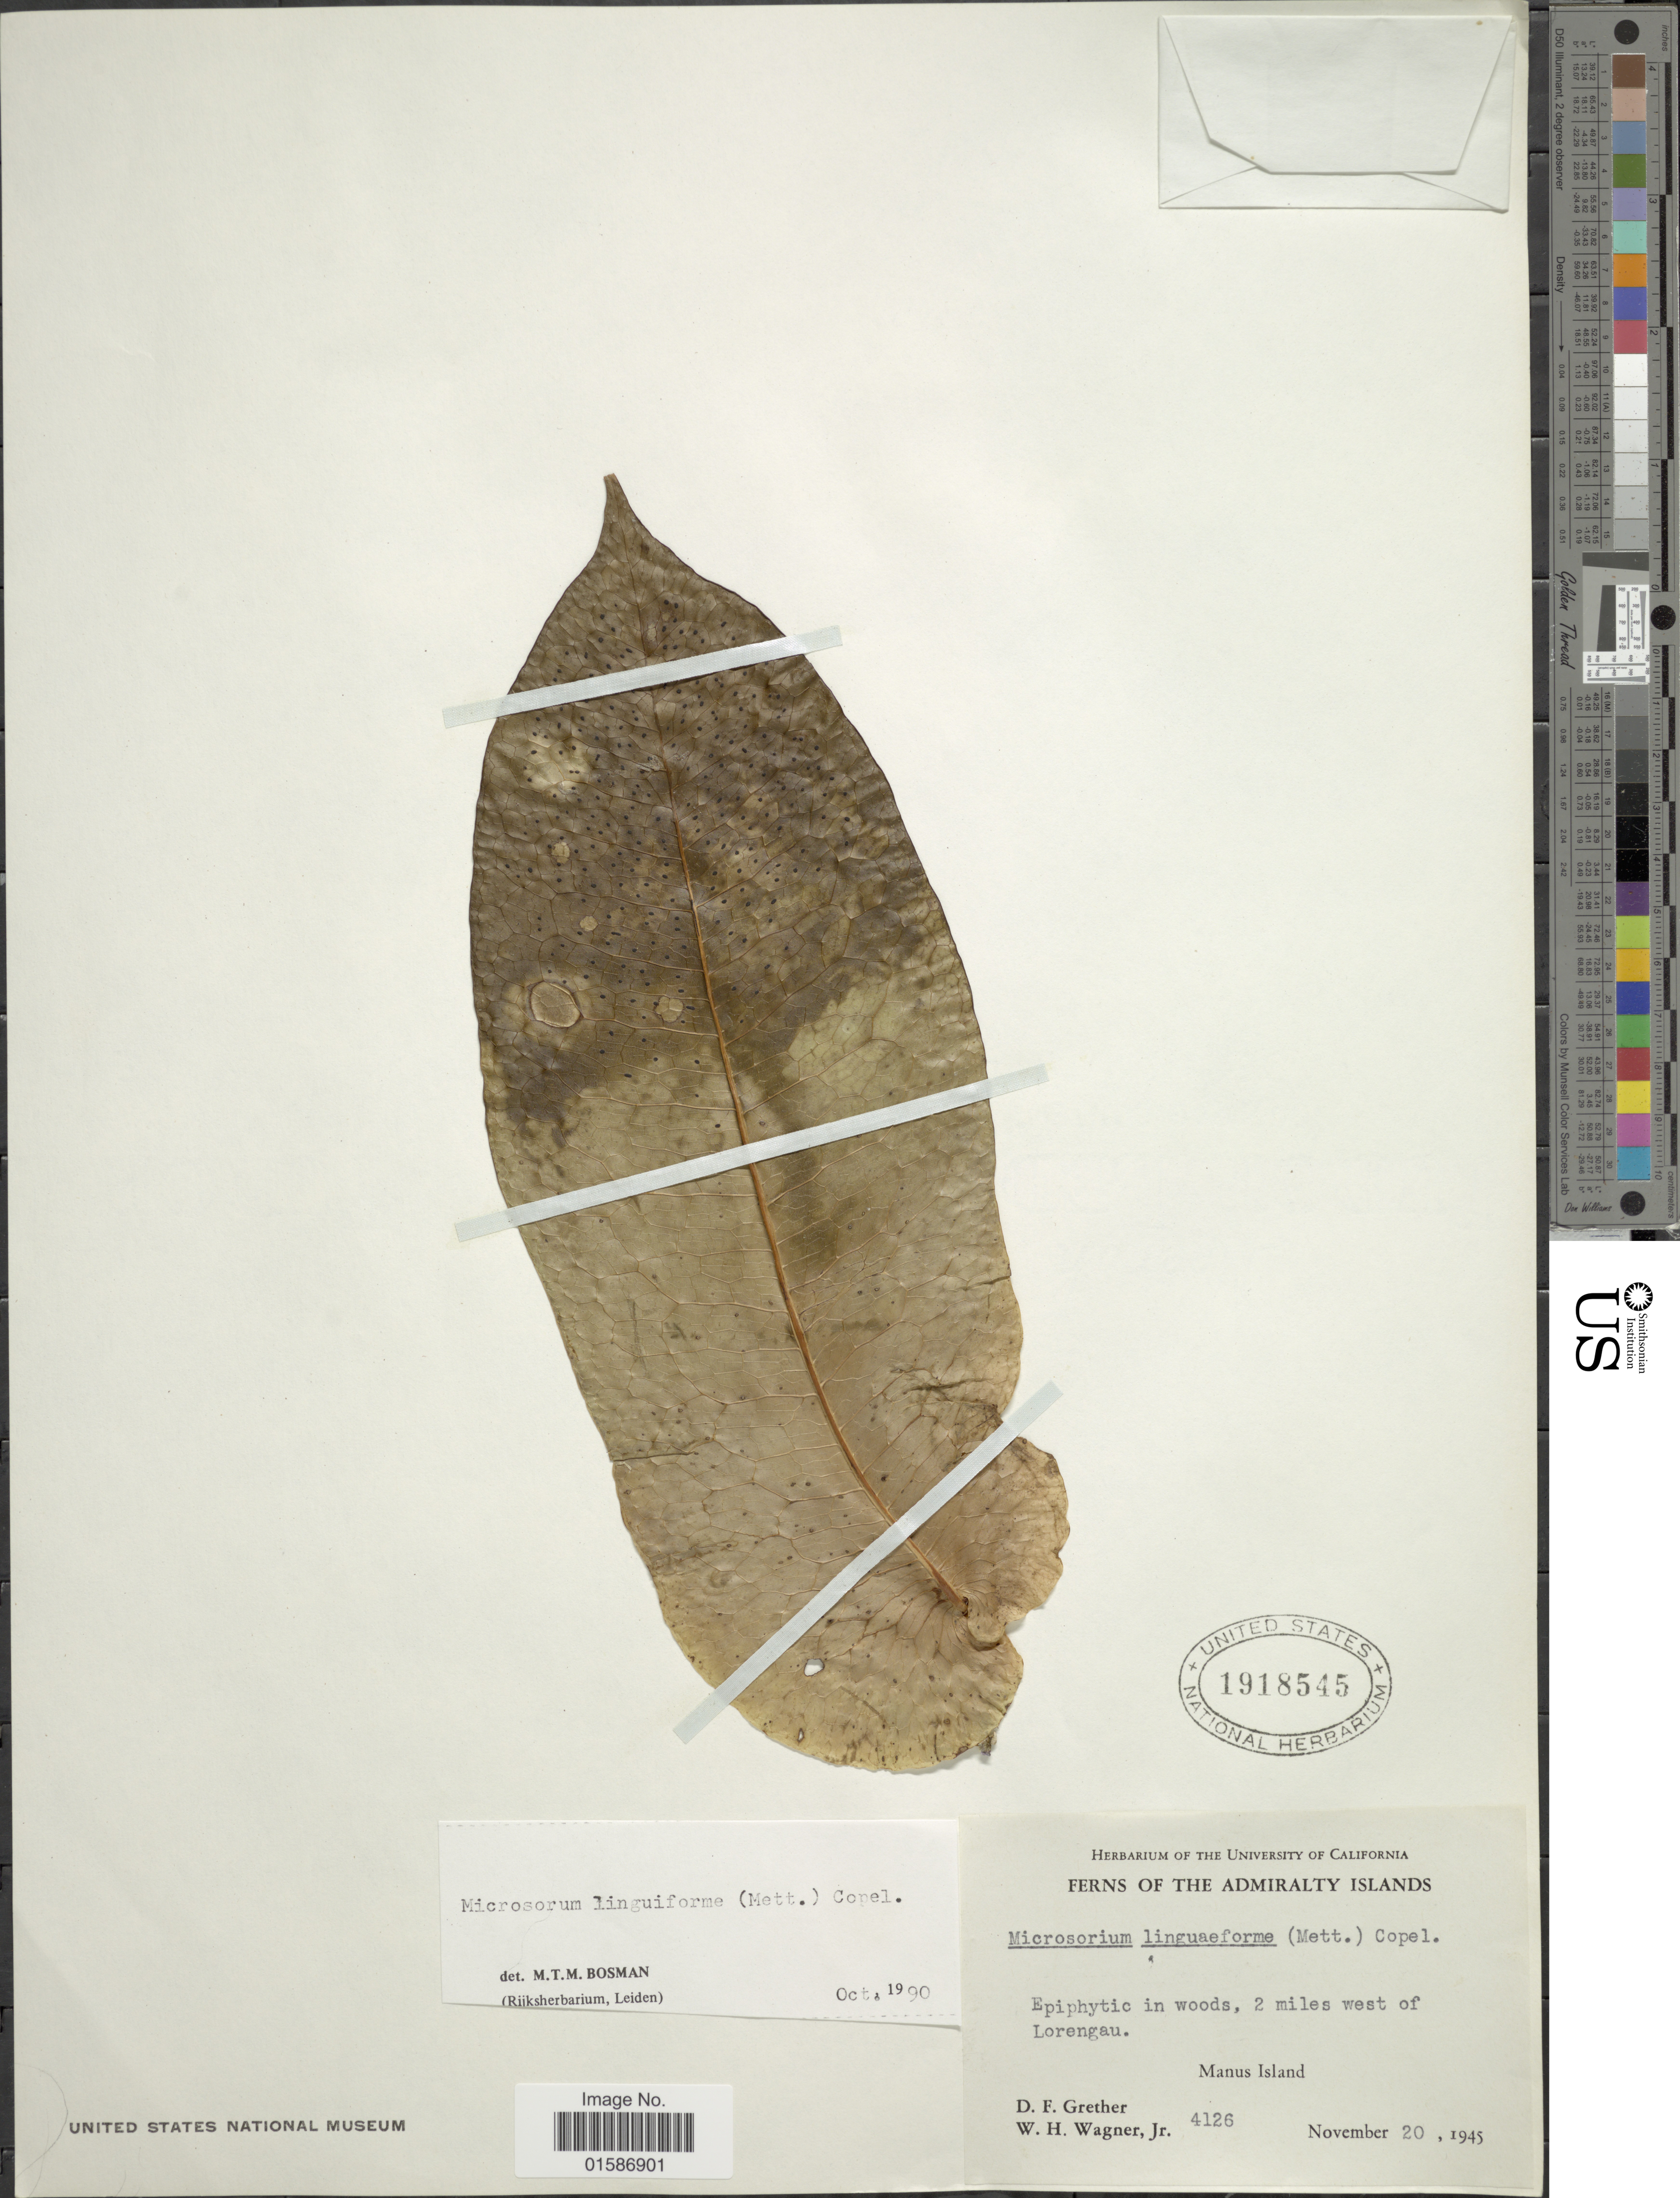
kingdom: Plantae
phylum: Tracheophyta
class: Polypodiopsida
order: Polypodiales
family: Polypodiaceae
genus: Microsorum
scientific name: Microsorum linguiforme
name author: (Mett.) Copel.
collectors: D. F. Grether & W. H. Wagner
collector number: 4126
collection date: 1945-11-20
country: Papua New Guinea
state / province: Manus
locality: The Admiralty Island, 2 miles west of Lorengau, Manaus Island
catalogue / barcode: US 1918545